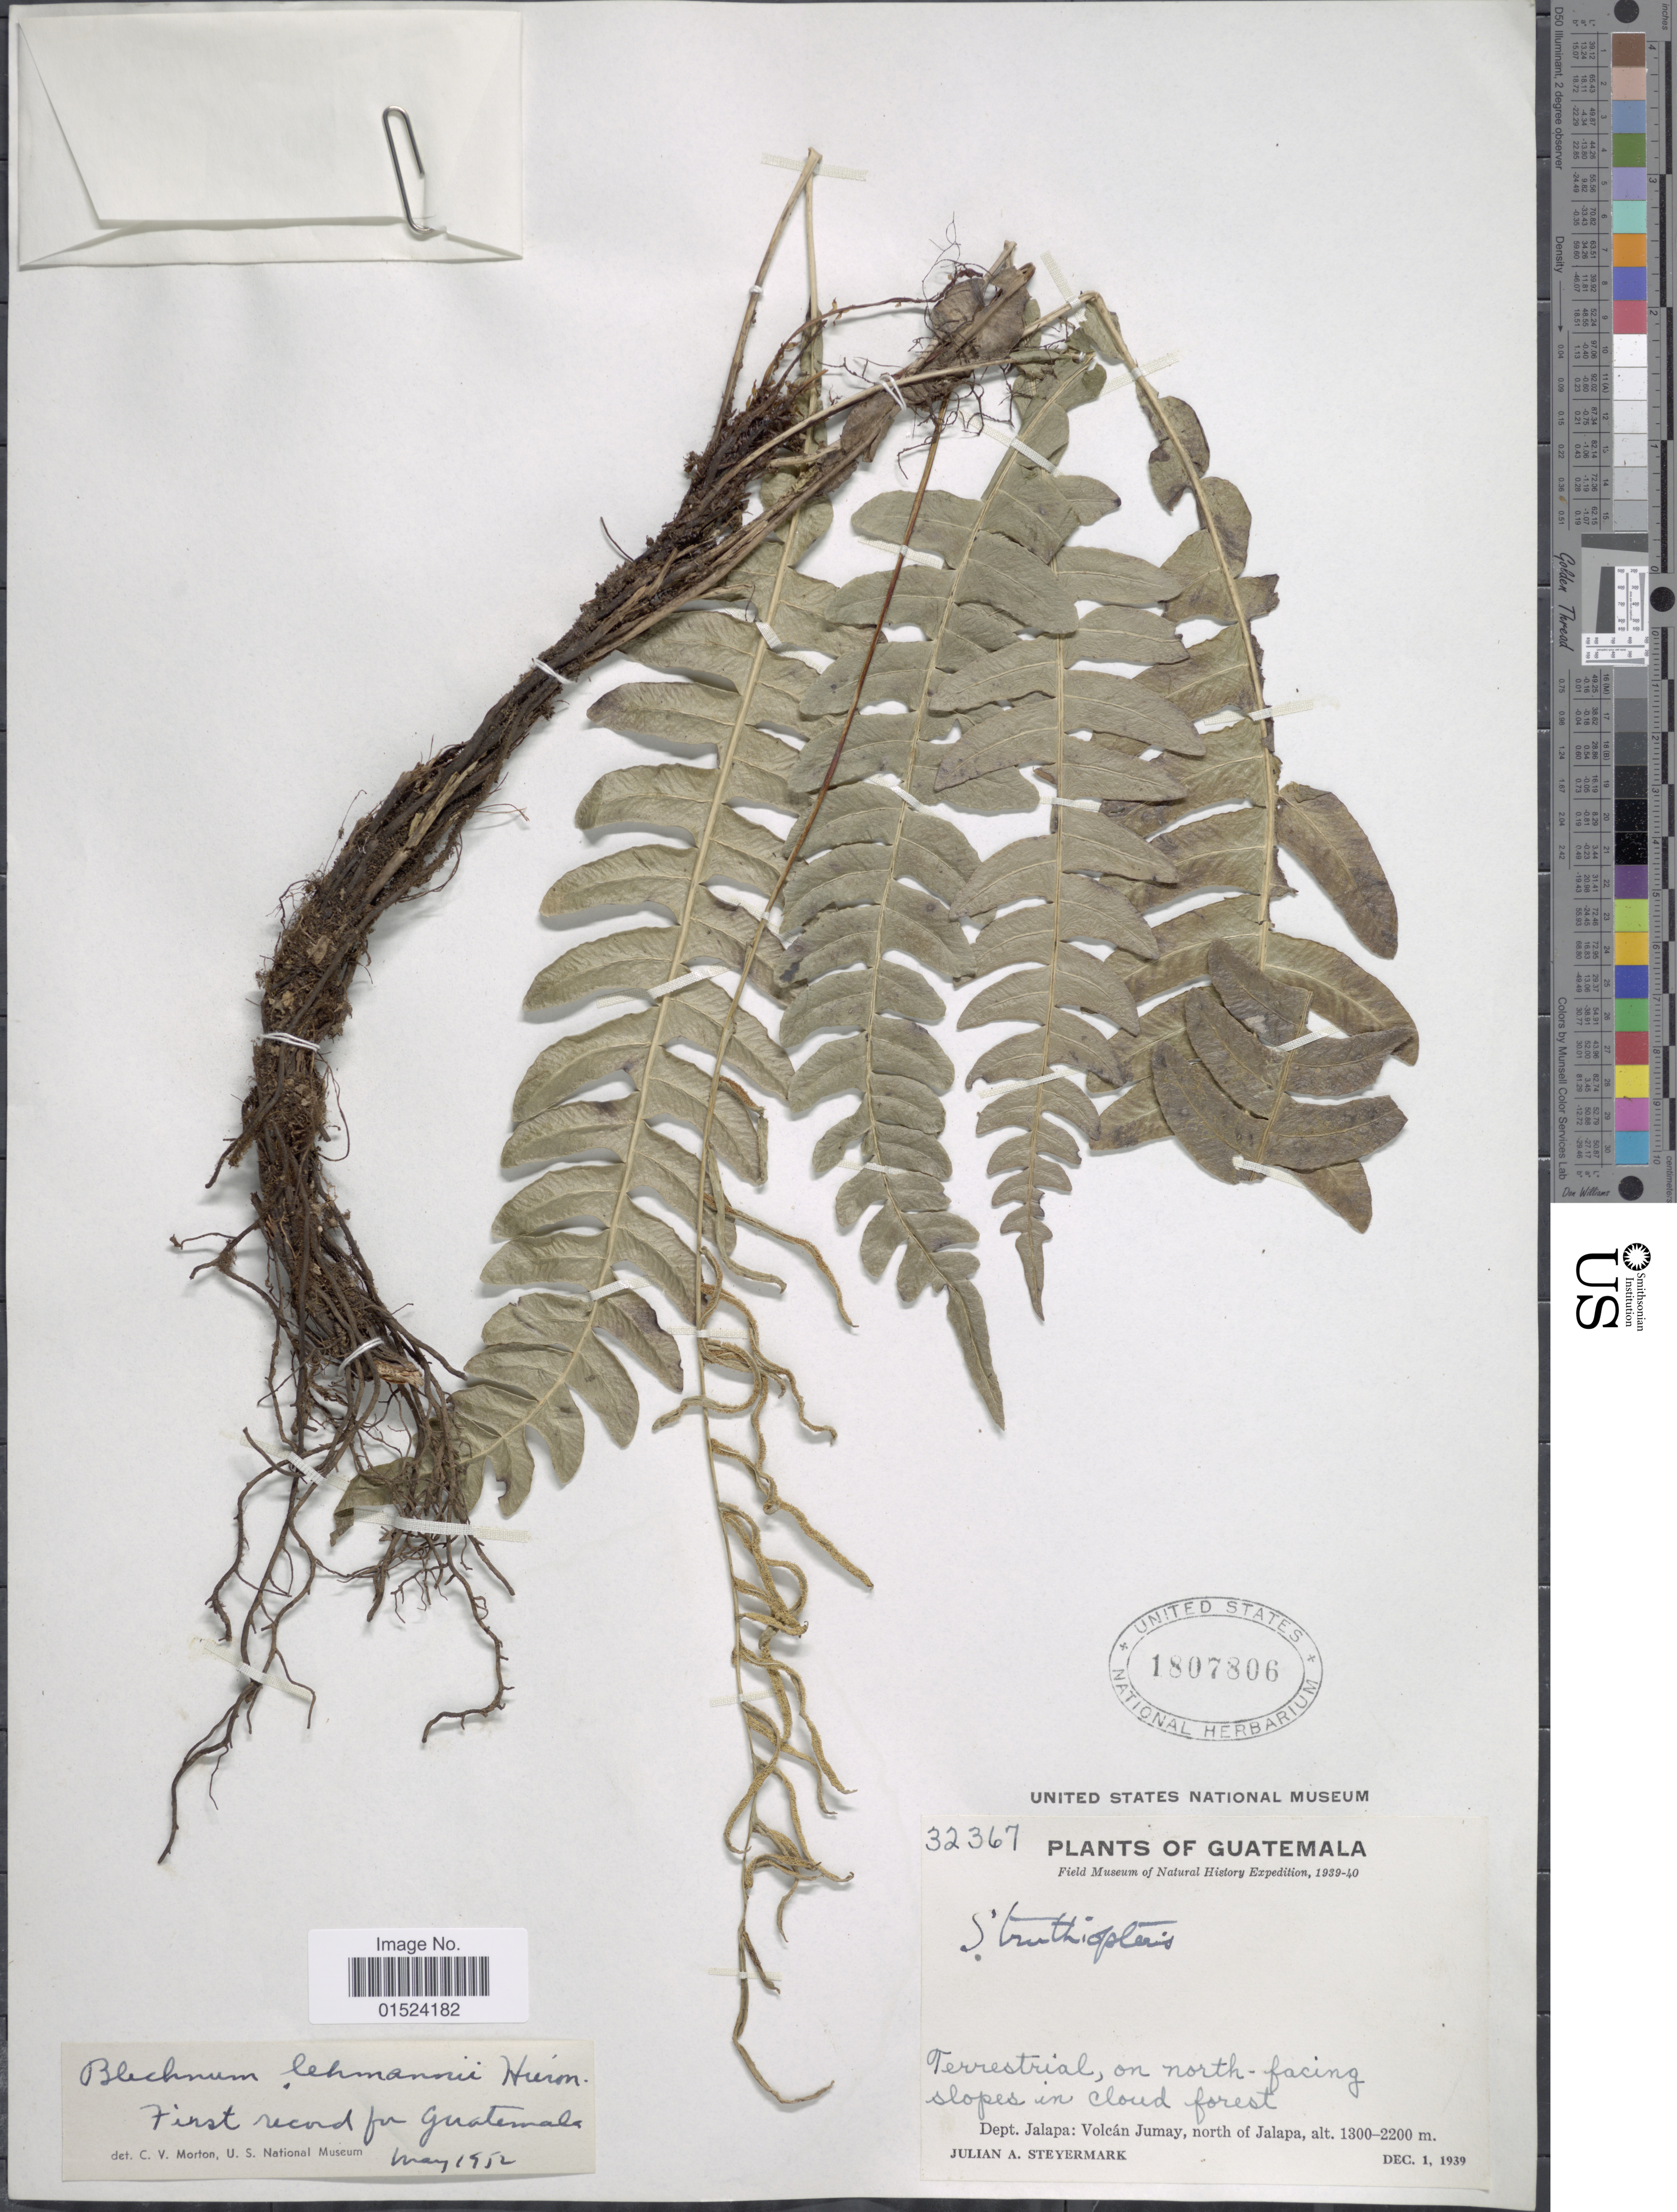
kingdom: Plantae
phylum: Tracheophyta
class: Polypodiopsida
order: Polypodiales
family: Blechnaceae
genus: Blechnum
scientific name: Blechnum l'herminieri subsp. l'herminieri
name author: (Bory) C. Chr.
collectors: J. Steyermark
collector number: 32367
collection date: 1939-12-01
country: Guatemala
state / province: Jalapa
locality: Volcán Jumay, north of Jalapa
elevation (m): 1300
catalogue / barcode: US 1807806